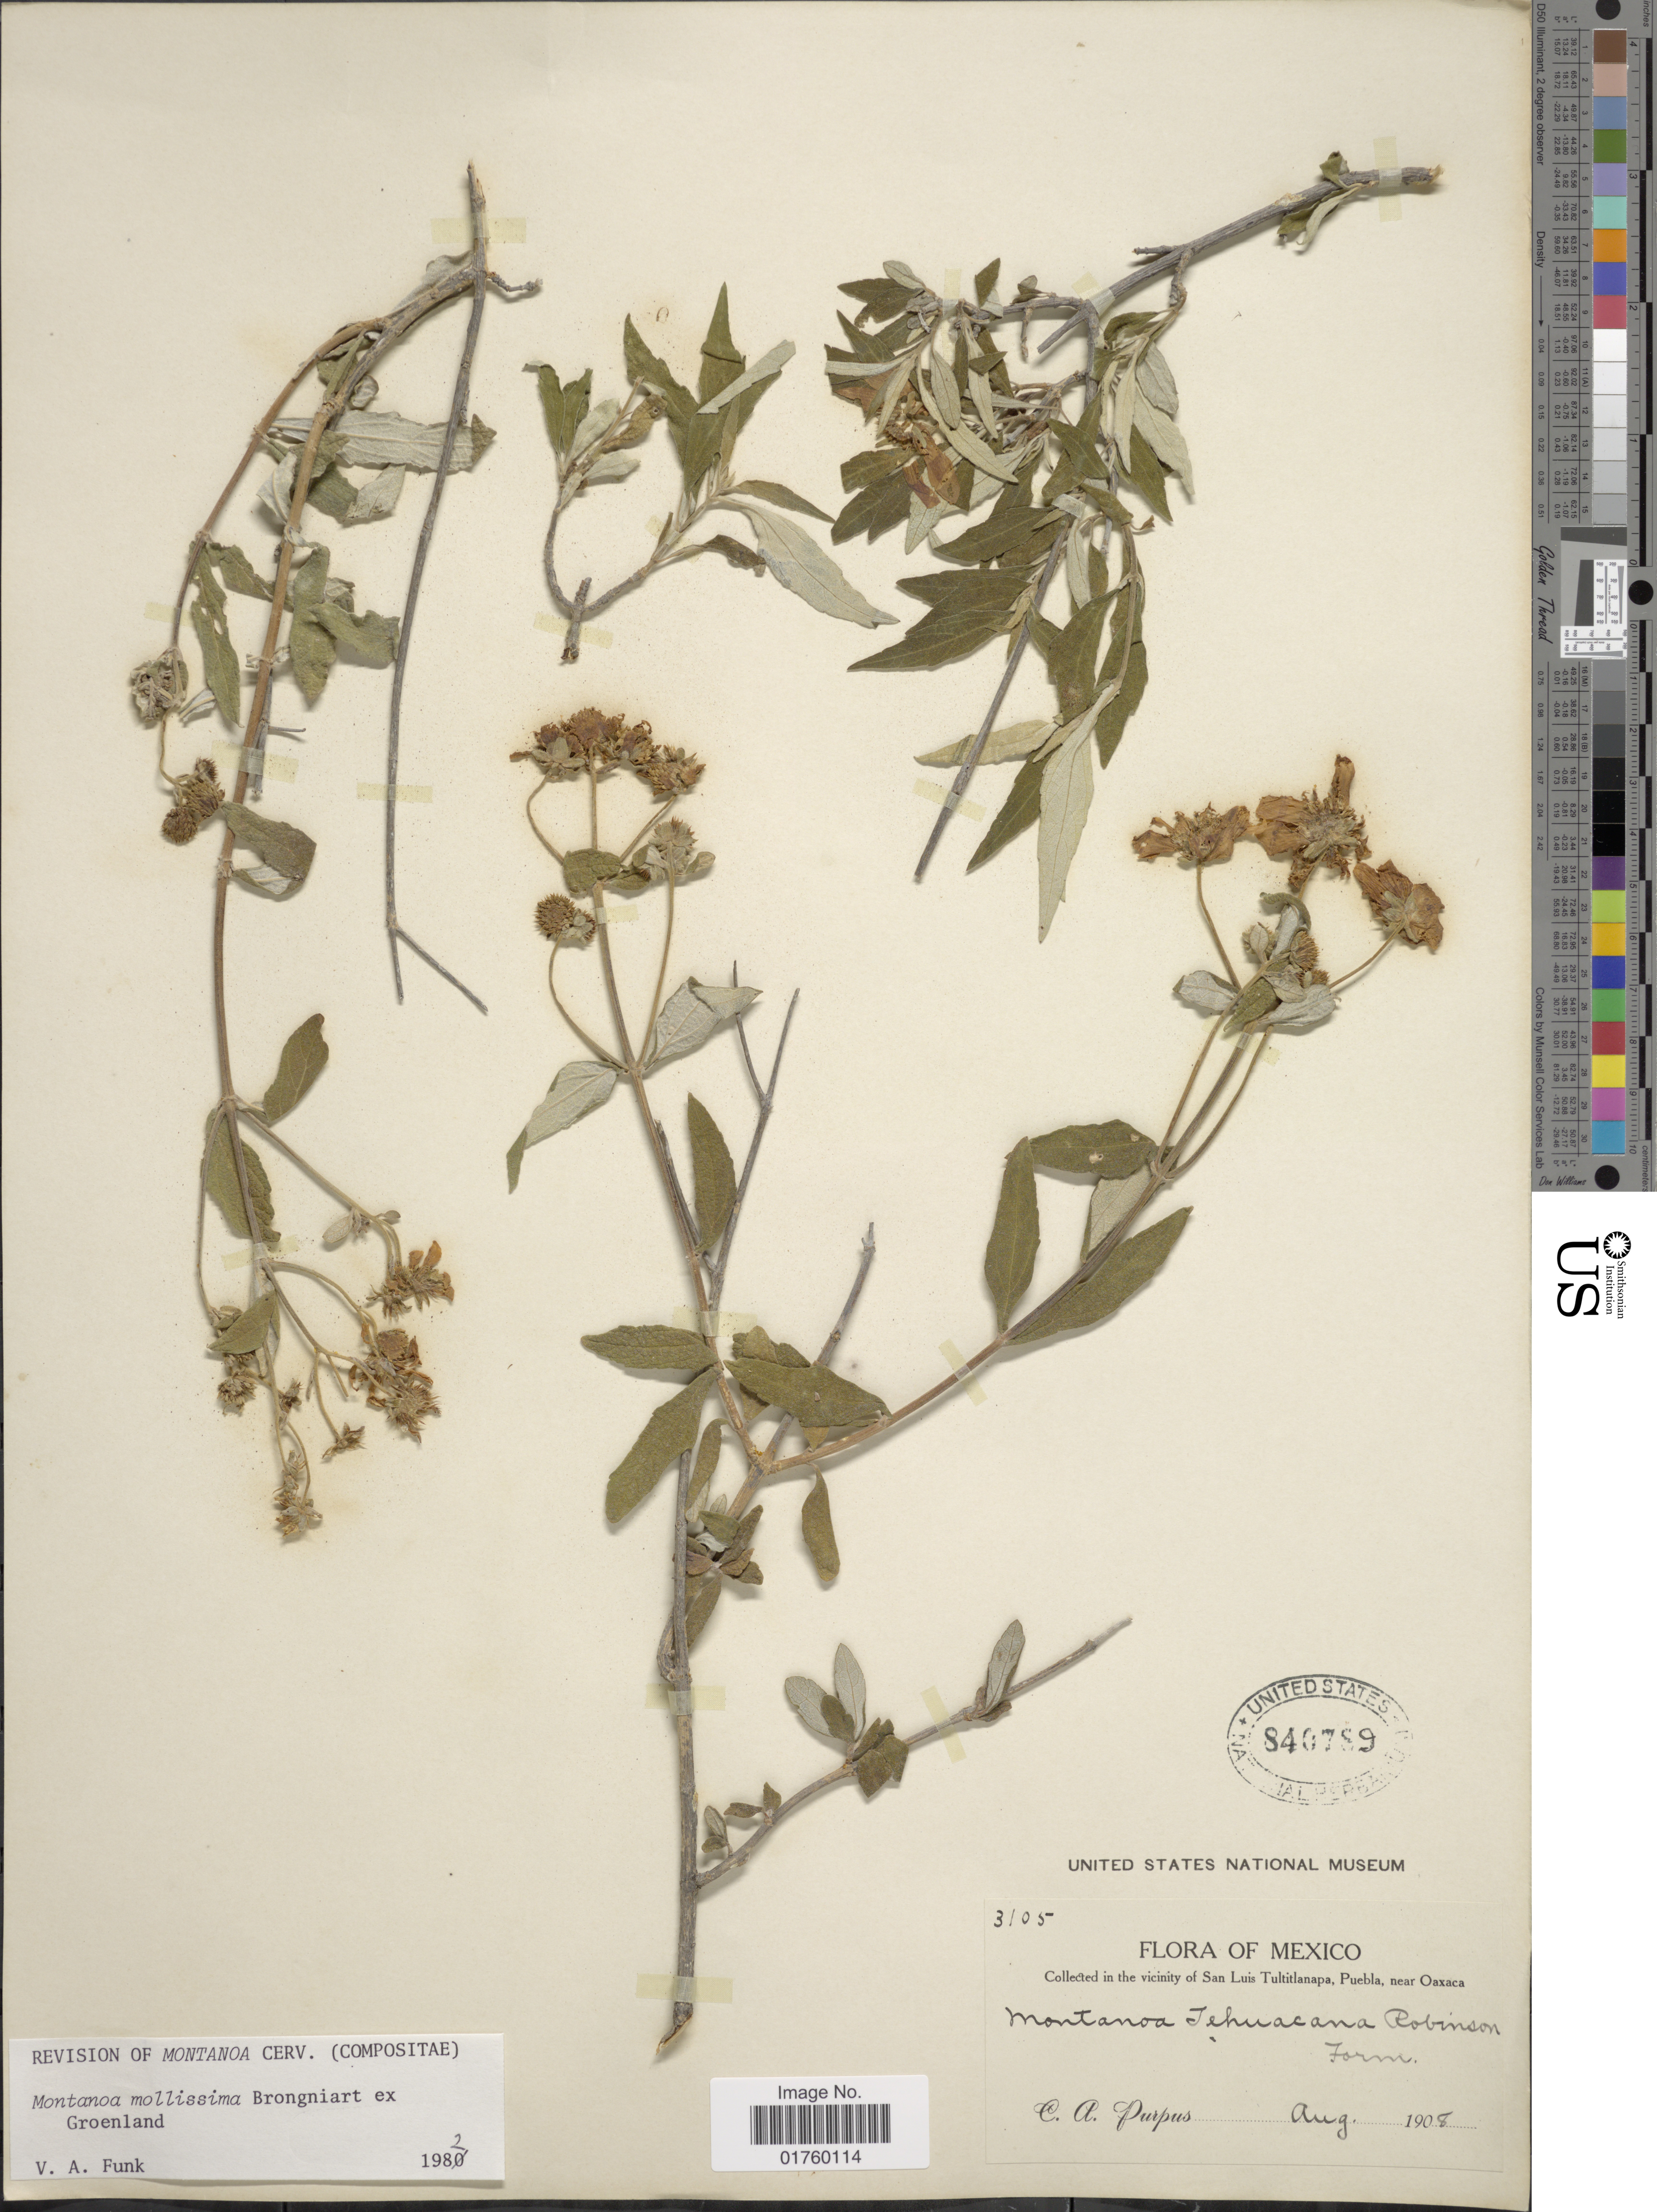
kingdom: Plantae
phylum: Tracheophyta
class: Magnoliopsida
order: Asterales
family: Asteraceae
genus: Montanoa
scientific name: Montanoa mollissima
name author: Brongn. ex Groenland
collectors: C. A. Purpus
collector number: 3105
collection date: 1908-08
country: Mexico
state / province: Puebla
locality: In the vicinity of San Luis Tultitlanapa.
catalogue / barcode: US 840789